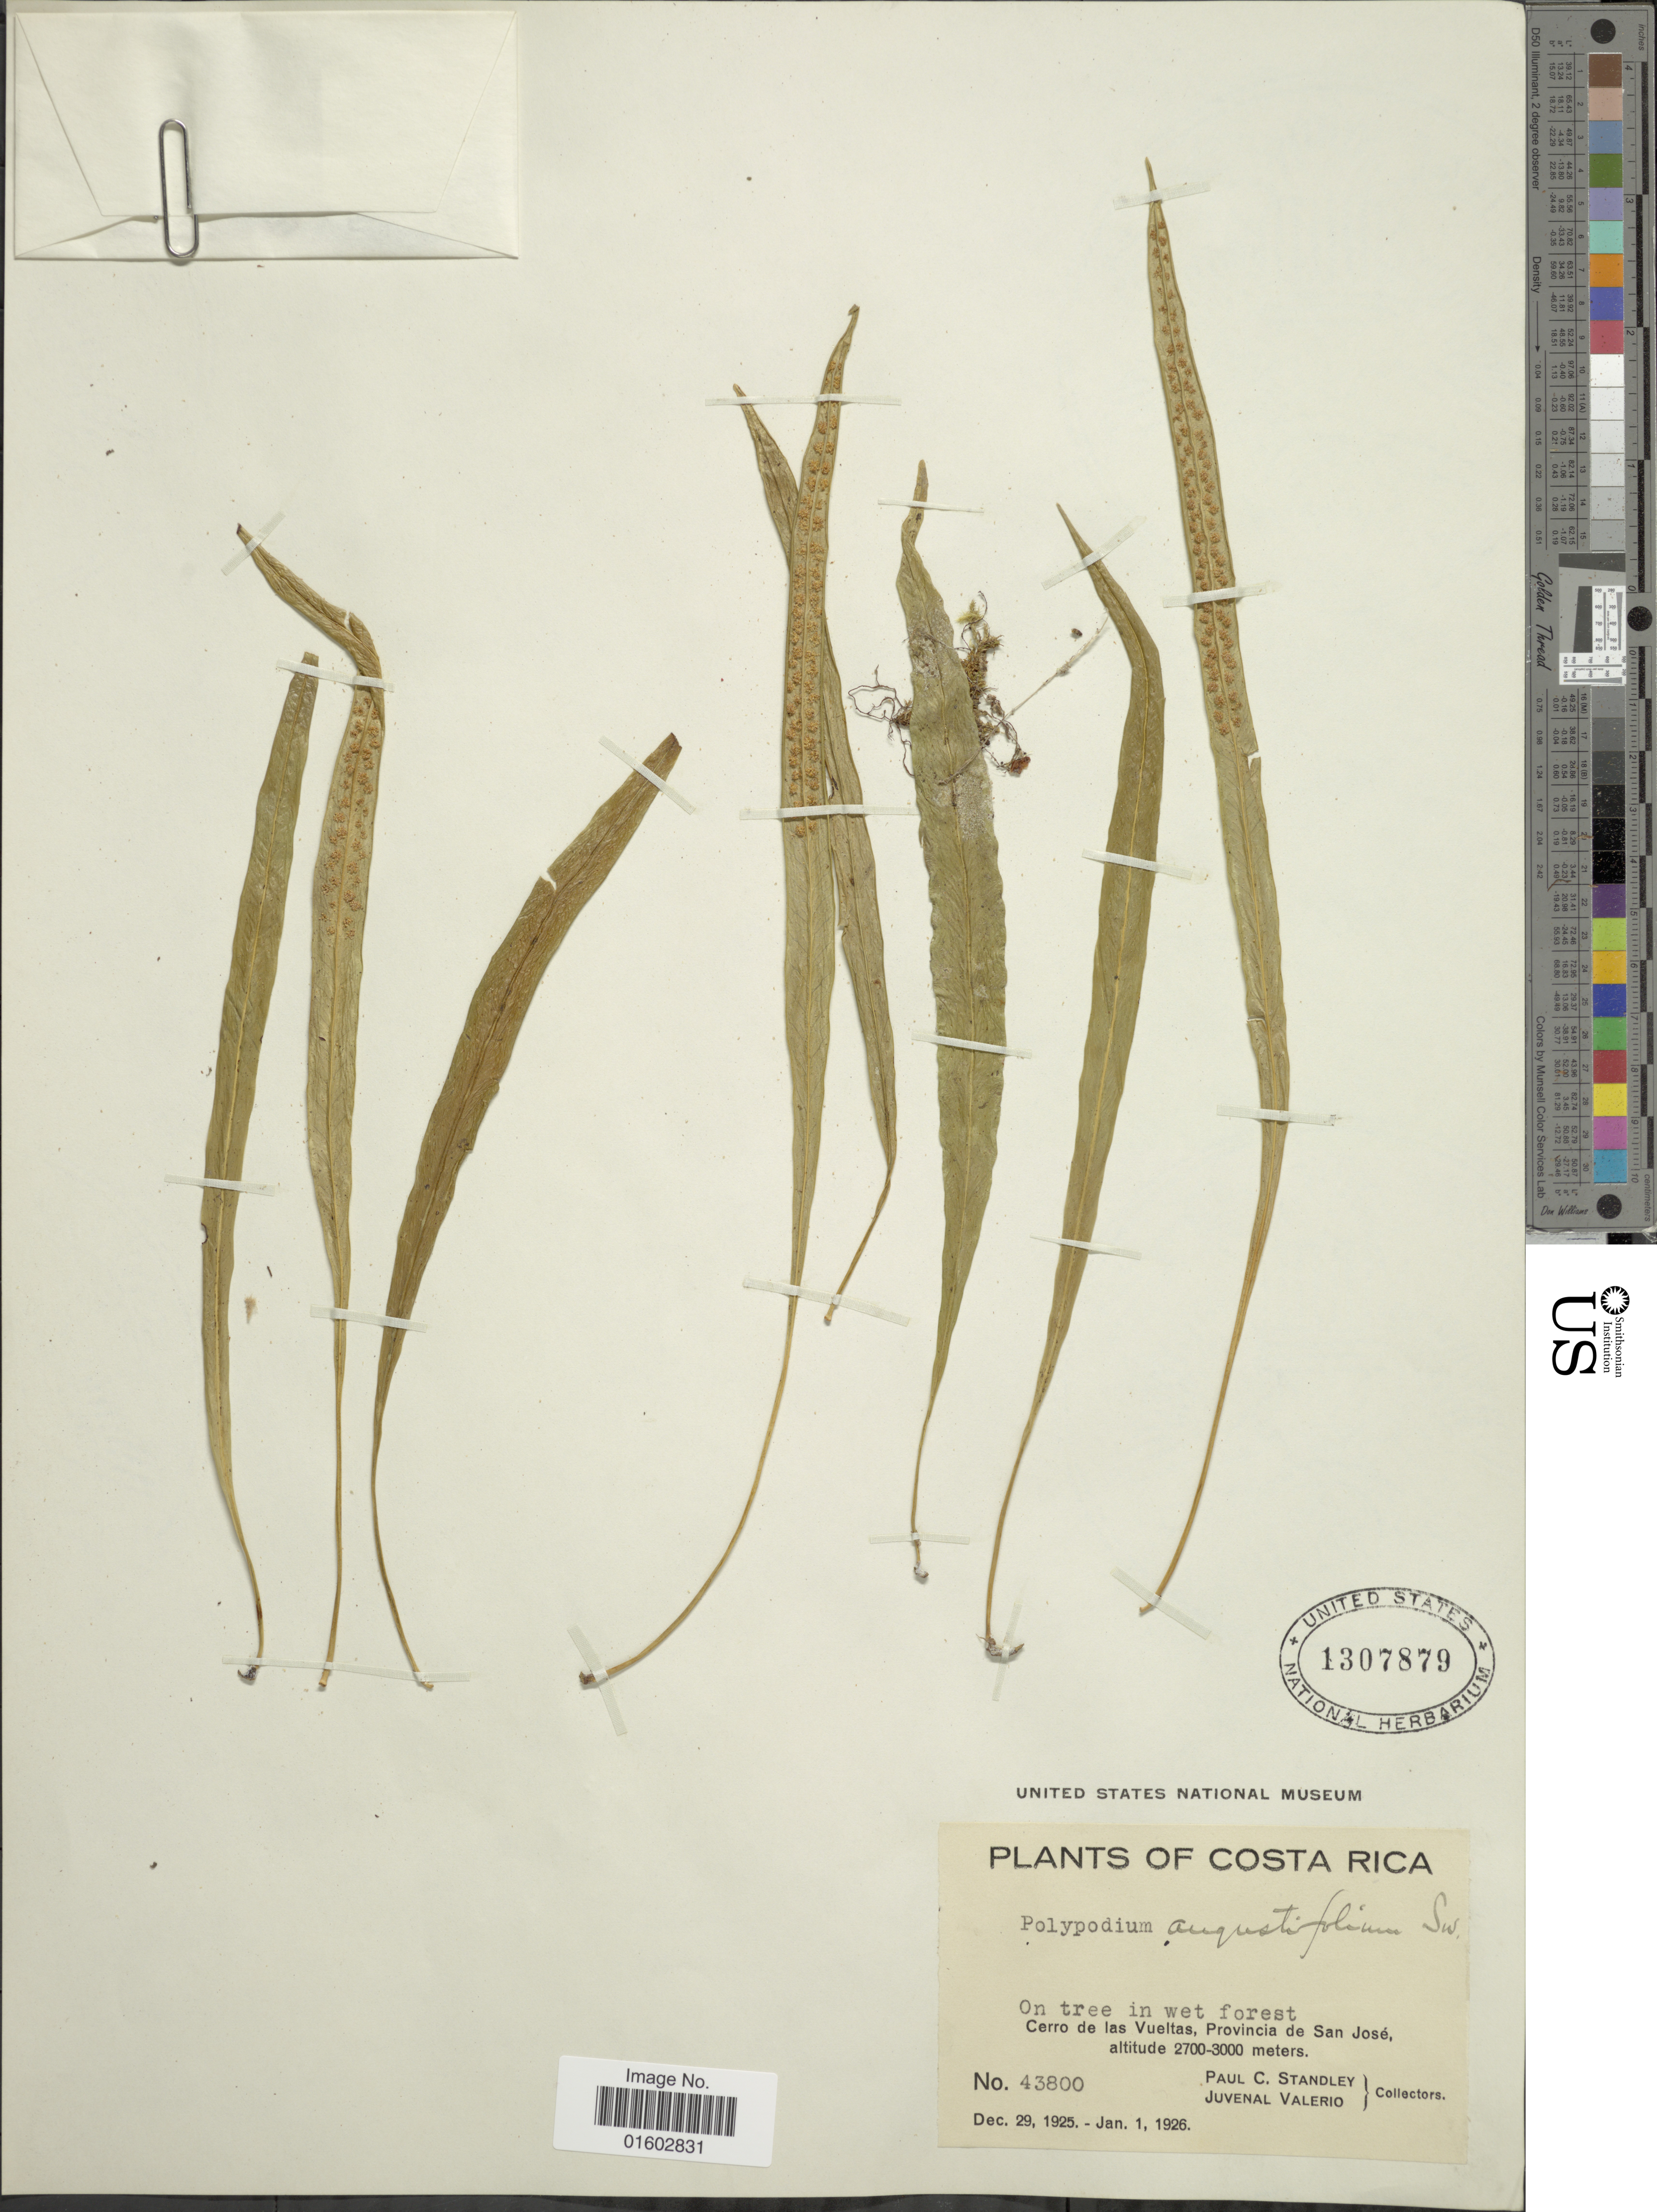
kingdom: Plantae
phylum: Tracheophyta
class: Polypodiopsida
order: Polypodiales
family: Polypodiaceae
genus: Campyloneurum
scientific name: Campyloneurum angustifolium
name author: (Sw.) Fée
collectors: P. C. Standley & J. Valerio R.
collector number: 43800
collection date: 1925-01-29/1926-01-01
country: Costa Rica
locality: Cerro de las Vueltas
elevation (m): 2700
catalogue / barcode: US 1307879